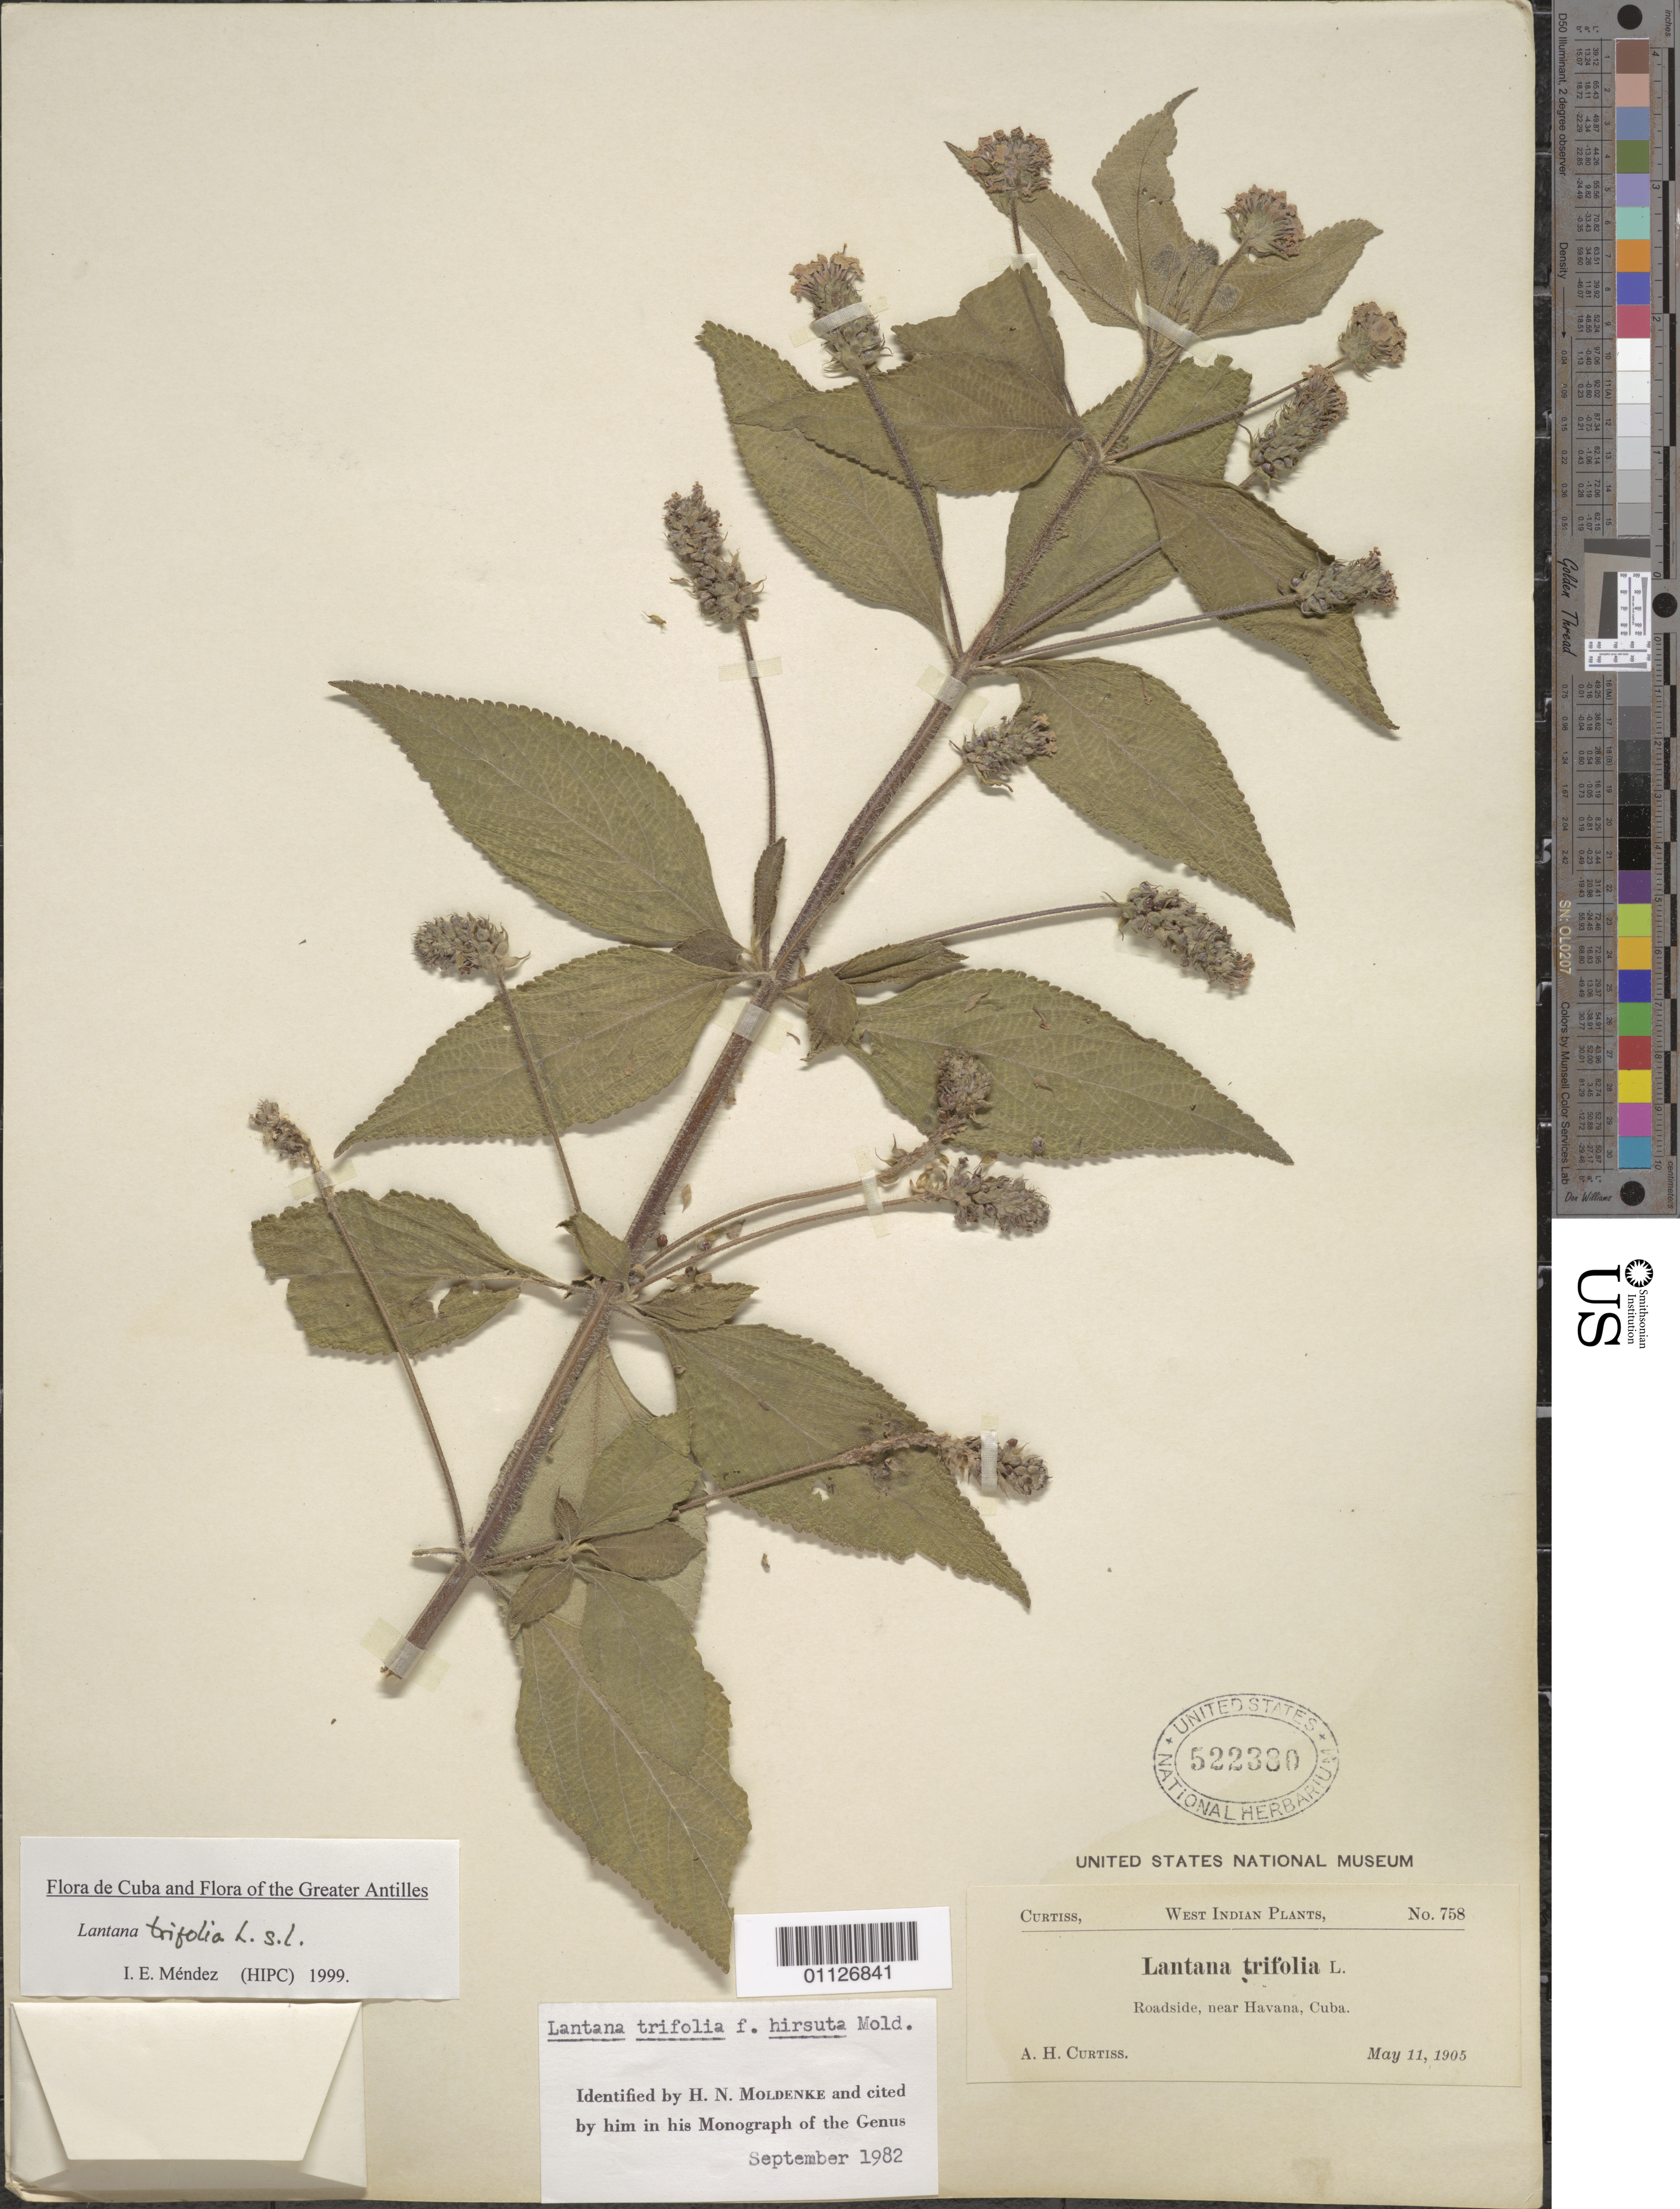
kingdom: Plantae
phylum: Tracheophyta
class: Magnoliopsida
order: Lamiales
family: Verbenaceae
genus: Lantana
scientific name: Lantana trifolia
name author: L.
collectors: A. H. Curtiss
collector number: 758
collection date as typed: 11 May 1905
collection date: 1905-05-11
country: Cuba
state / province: La Habana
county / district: Municipio Boyeros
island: Cuba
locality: near Havana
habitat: Roadside,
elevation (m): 97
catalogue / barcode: US 522380